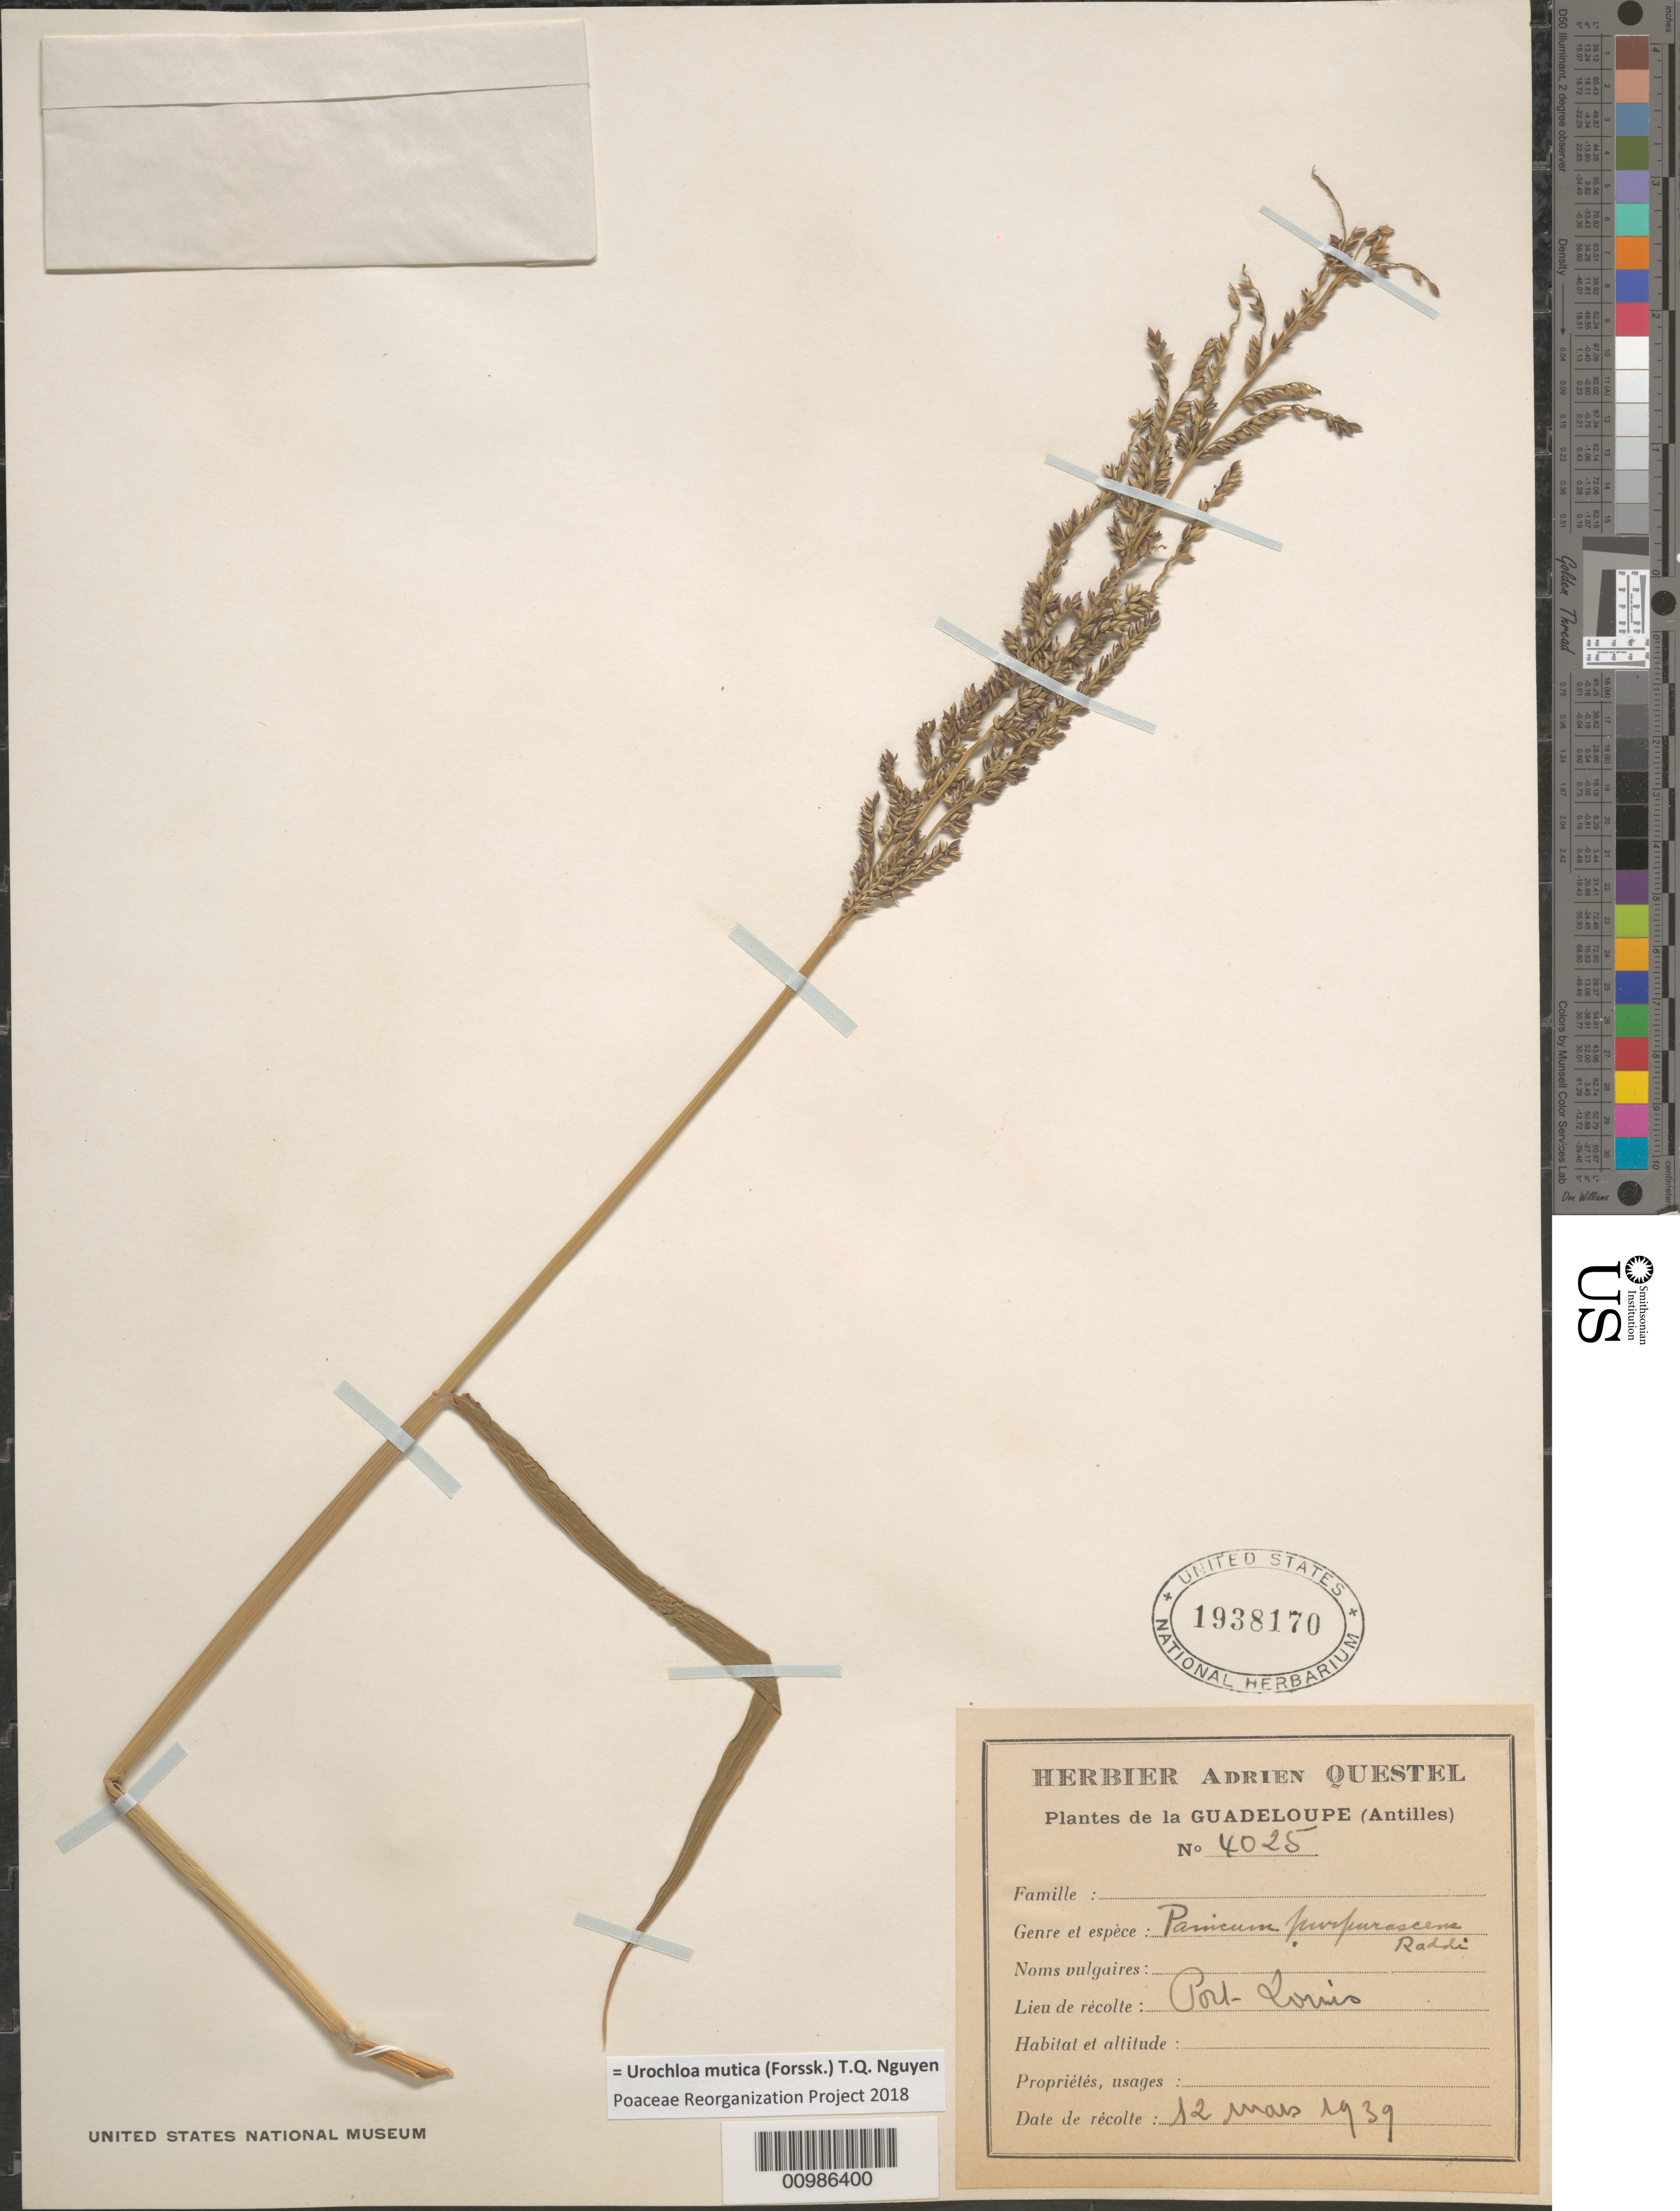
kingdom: Plantae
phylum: Tracheophyta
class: Liliopsida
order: Poales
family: Poaceae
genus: Brachiaria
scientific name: Brachiaria mutica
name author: (Forssk.) Stapf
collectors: A. Questel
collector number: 4025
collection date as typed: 12 Mar 1939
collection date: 1939-03-12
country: Guadeloupe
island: Grande Terre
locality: Port Louis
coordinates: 0 N, 0 E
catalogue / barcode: US 1938170